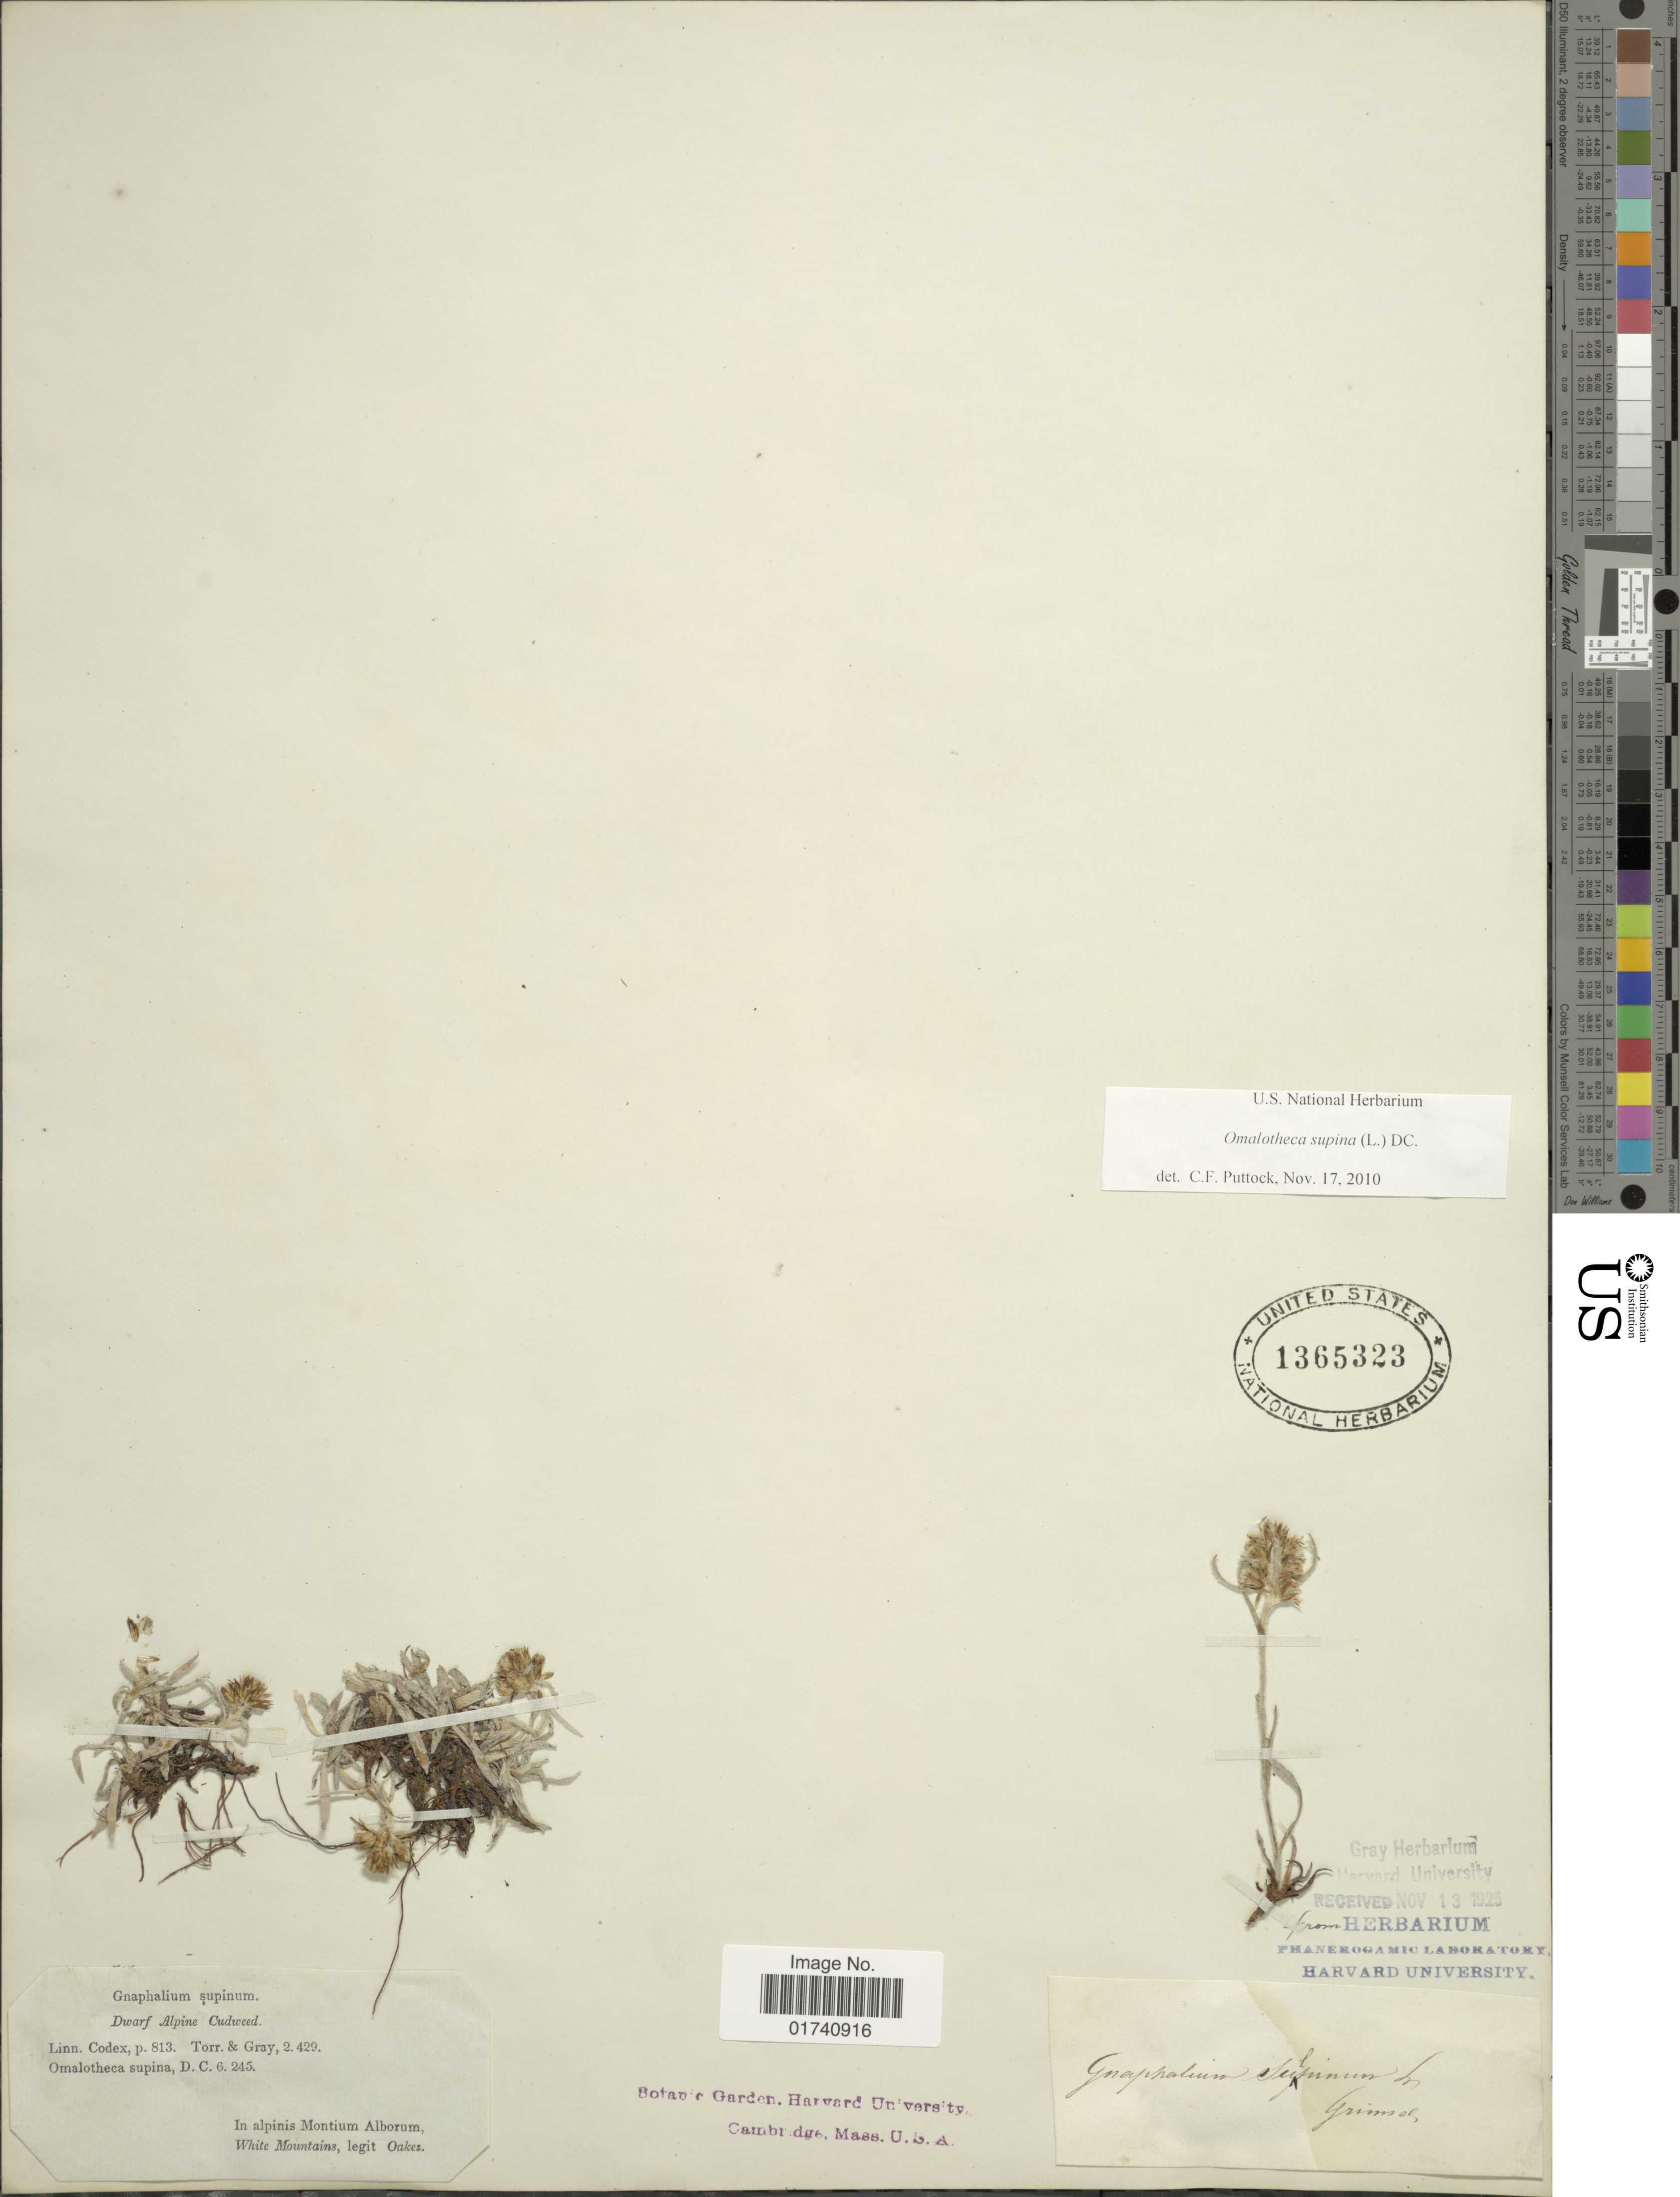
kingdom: Plantae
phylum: Tracheophyta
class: Magnoliopsida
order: Asterales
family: Asteraceae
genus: Omalotheca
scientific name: Omalotheca supina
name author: (L.) DC.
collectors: -. Oakes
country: United States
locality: White Mountains.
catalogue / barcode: US 1365323